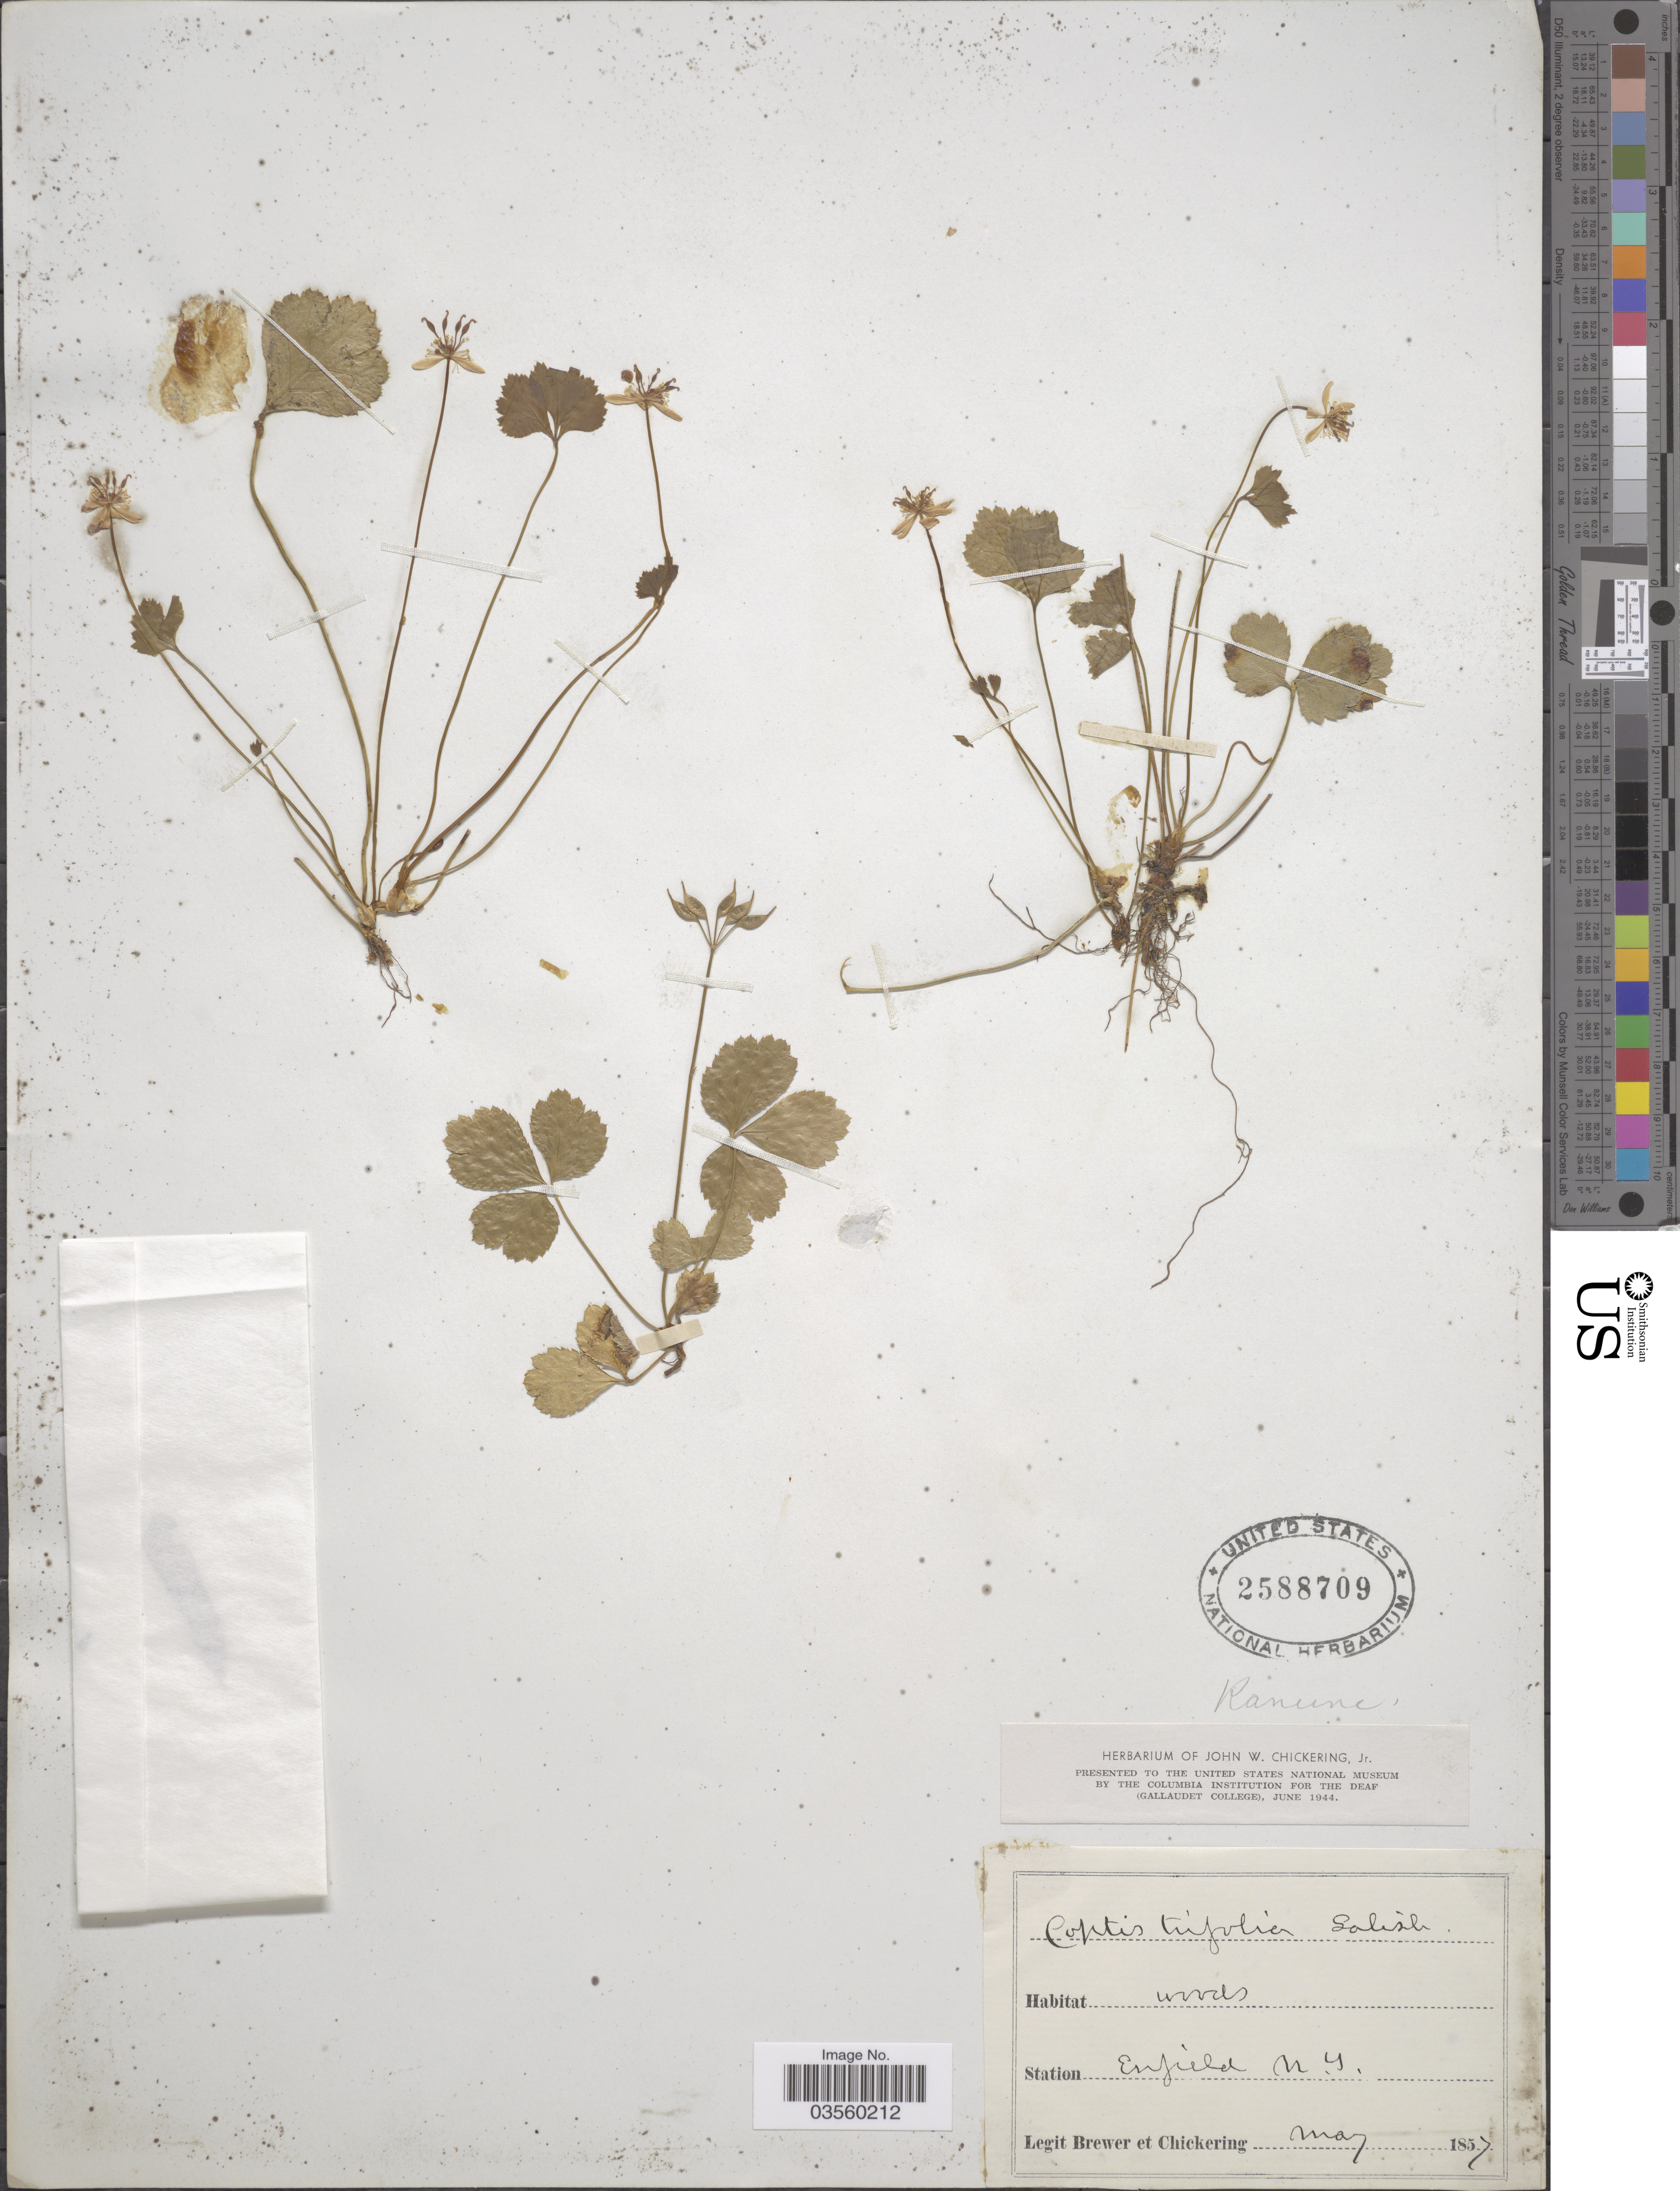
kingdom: Plantae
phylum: Tracheophyta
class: Magnoliopsida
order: Ranunculales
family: Ranunculaceae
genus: Coptis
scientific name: Coptis trifolia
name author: (L.) Salisb.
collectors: -. Brewer & J. Chickering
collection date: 1857-05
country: United States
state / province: New York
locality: Station Enfield.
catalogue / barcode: US 2588709